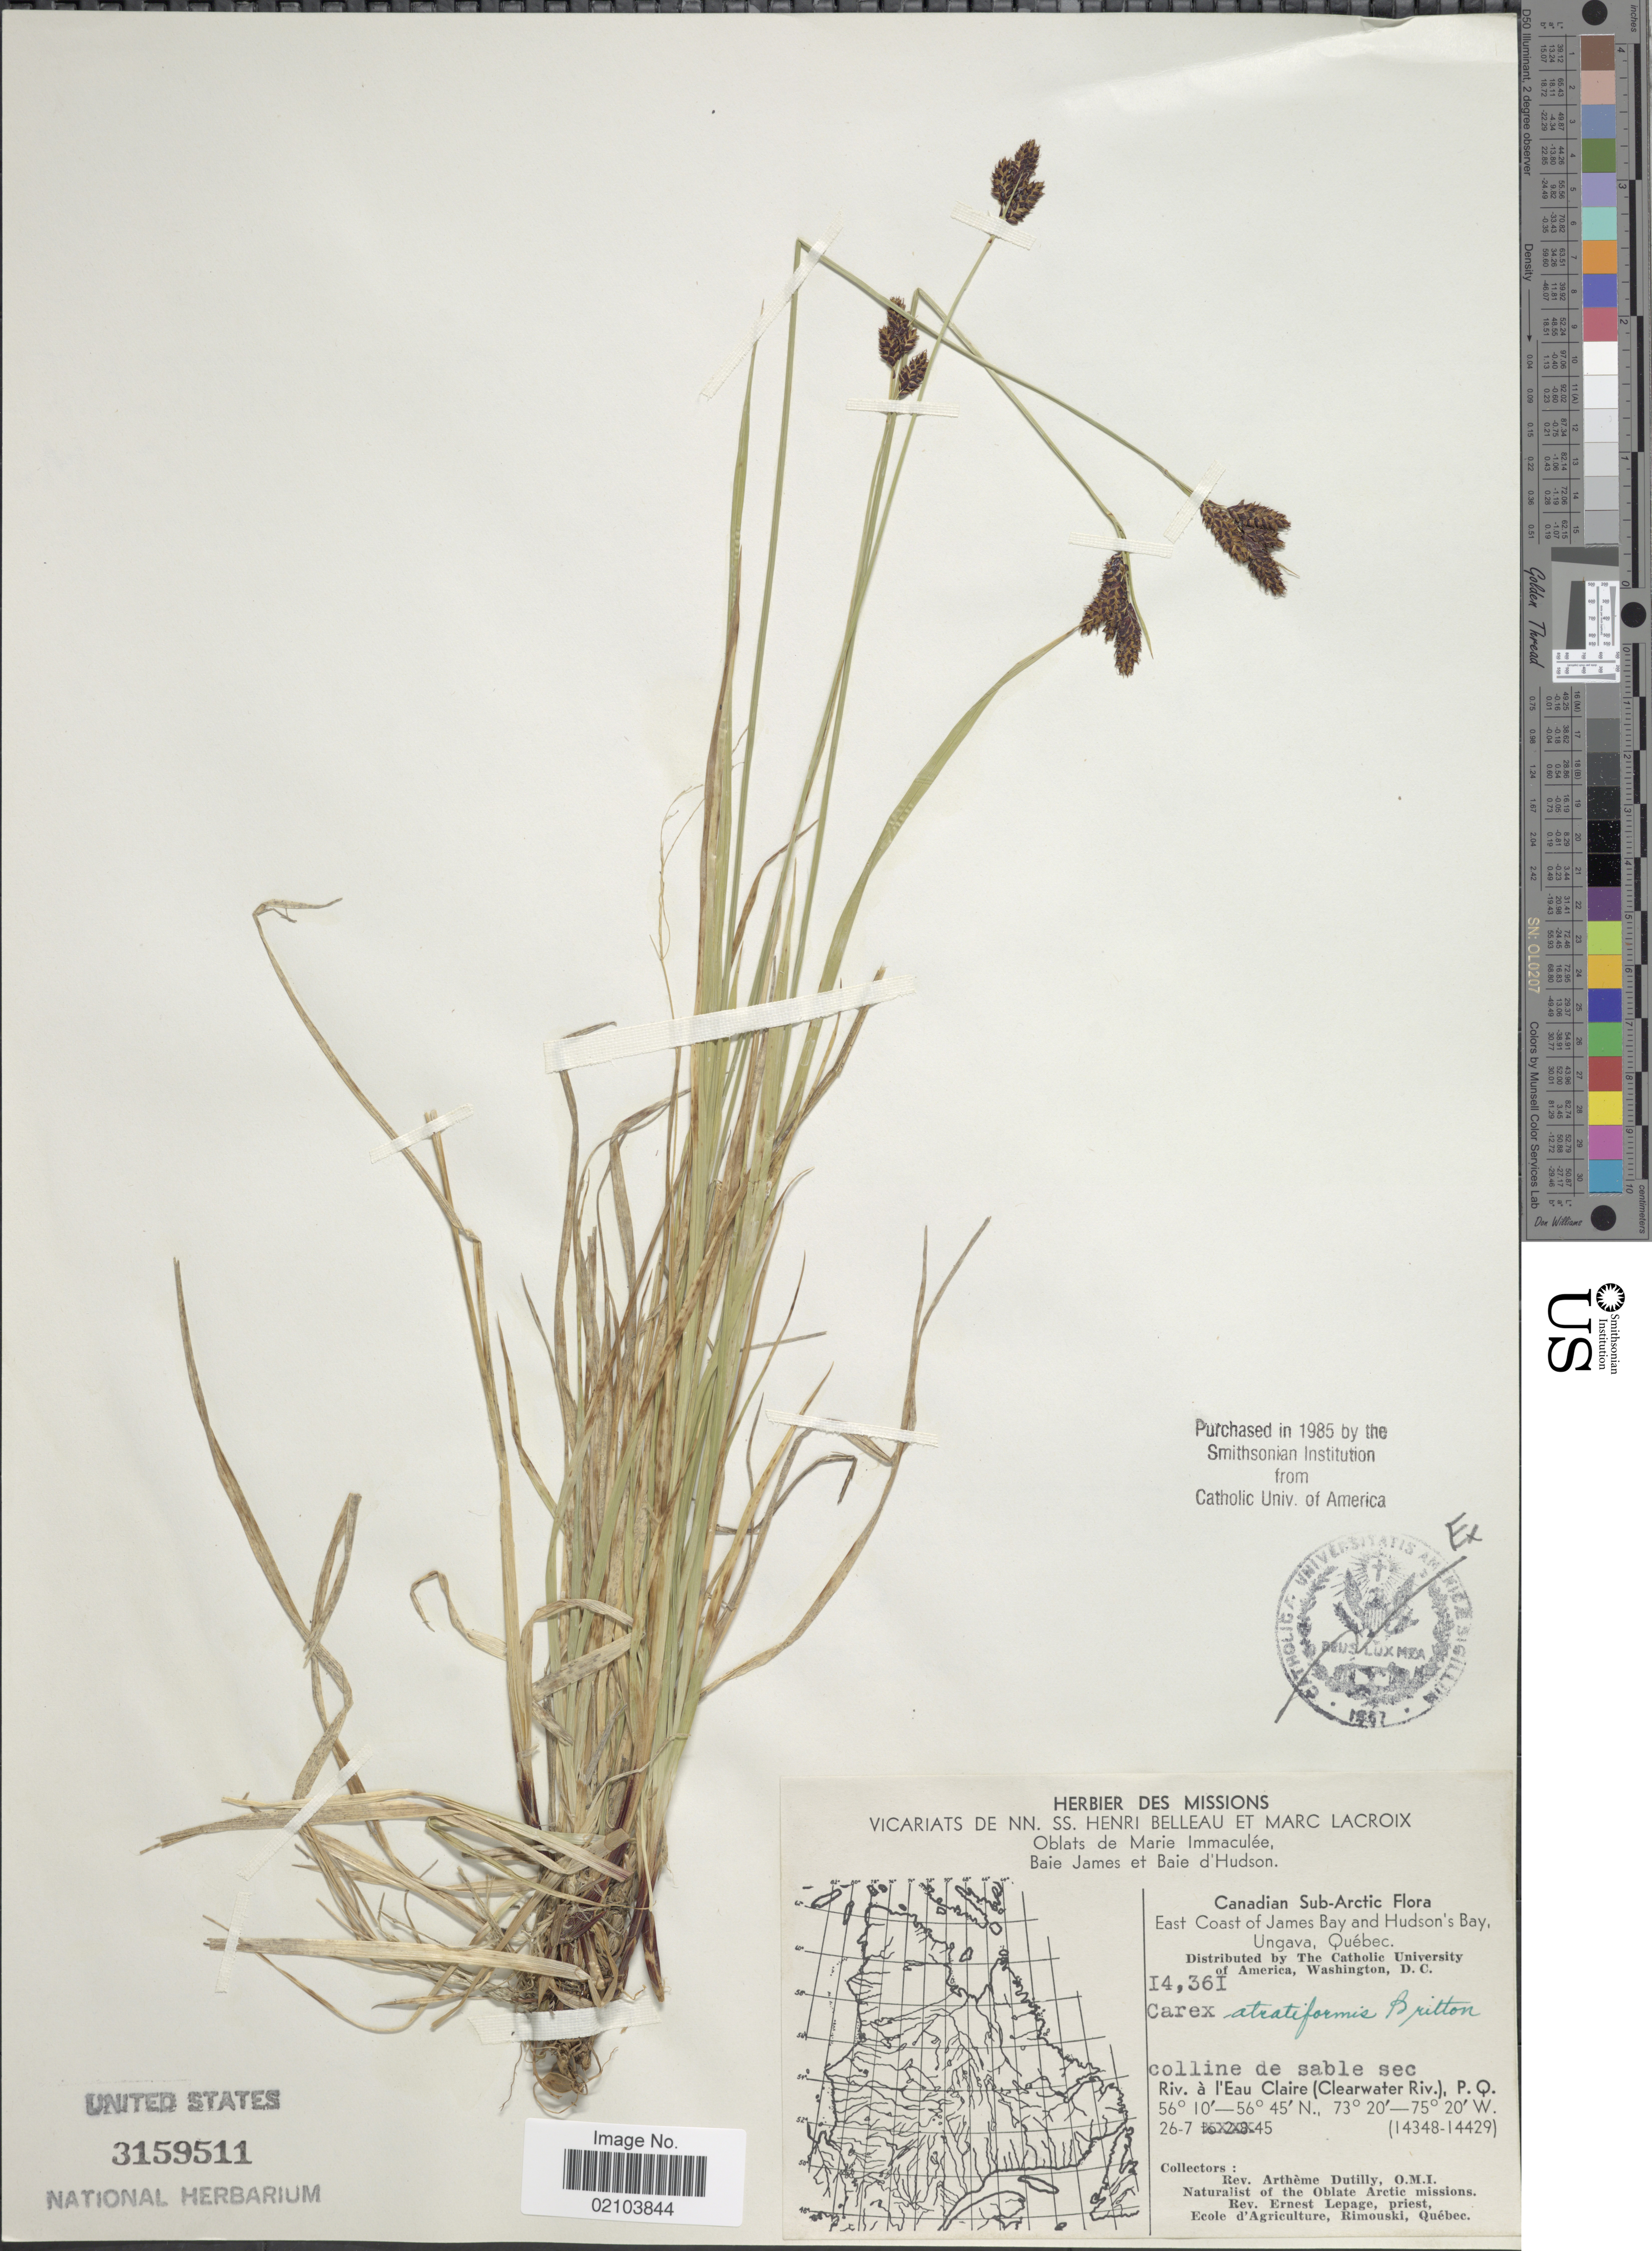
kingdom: Plantae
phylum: Tracheophyta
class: Liliopsida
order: Poales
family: Cyperaceae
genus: Carex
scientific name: Carex atratiformis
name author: Britton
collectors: A. Dutilly & E. Lepage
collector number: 14361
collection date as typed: Transcribed d/m/y: 26/7/45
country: Canada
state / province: Quebec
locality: Canadian Sub-Arctic. East Coast of James Bay and Hudson's Bay, Ungava. Riv.à l'Eau Claire (Clearwater Riv.), P. Q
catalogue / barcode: US 3159511